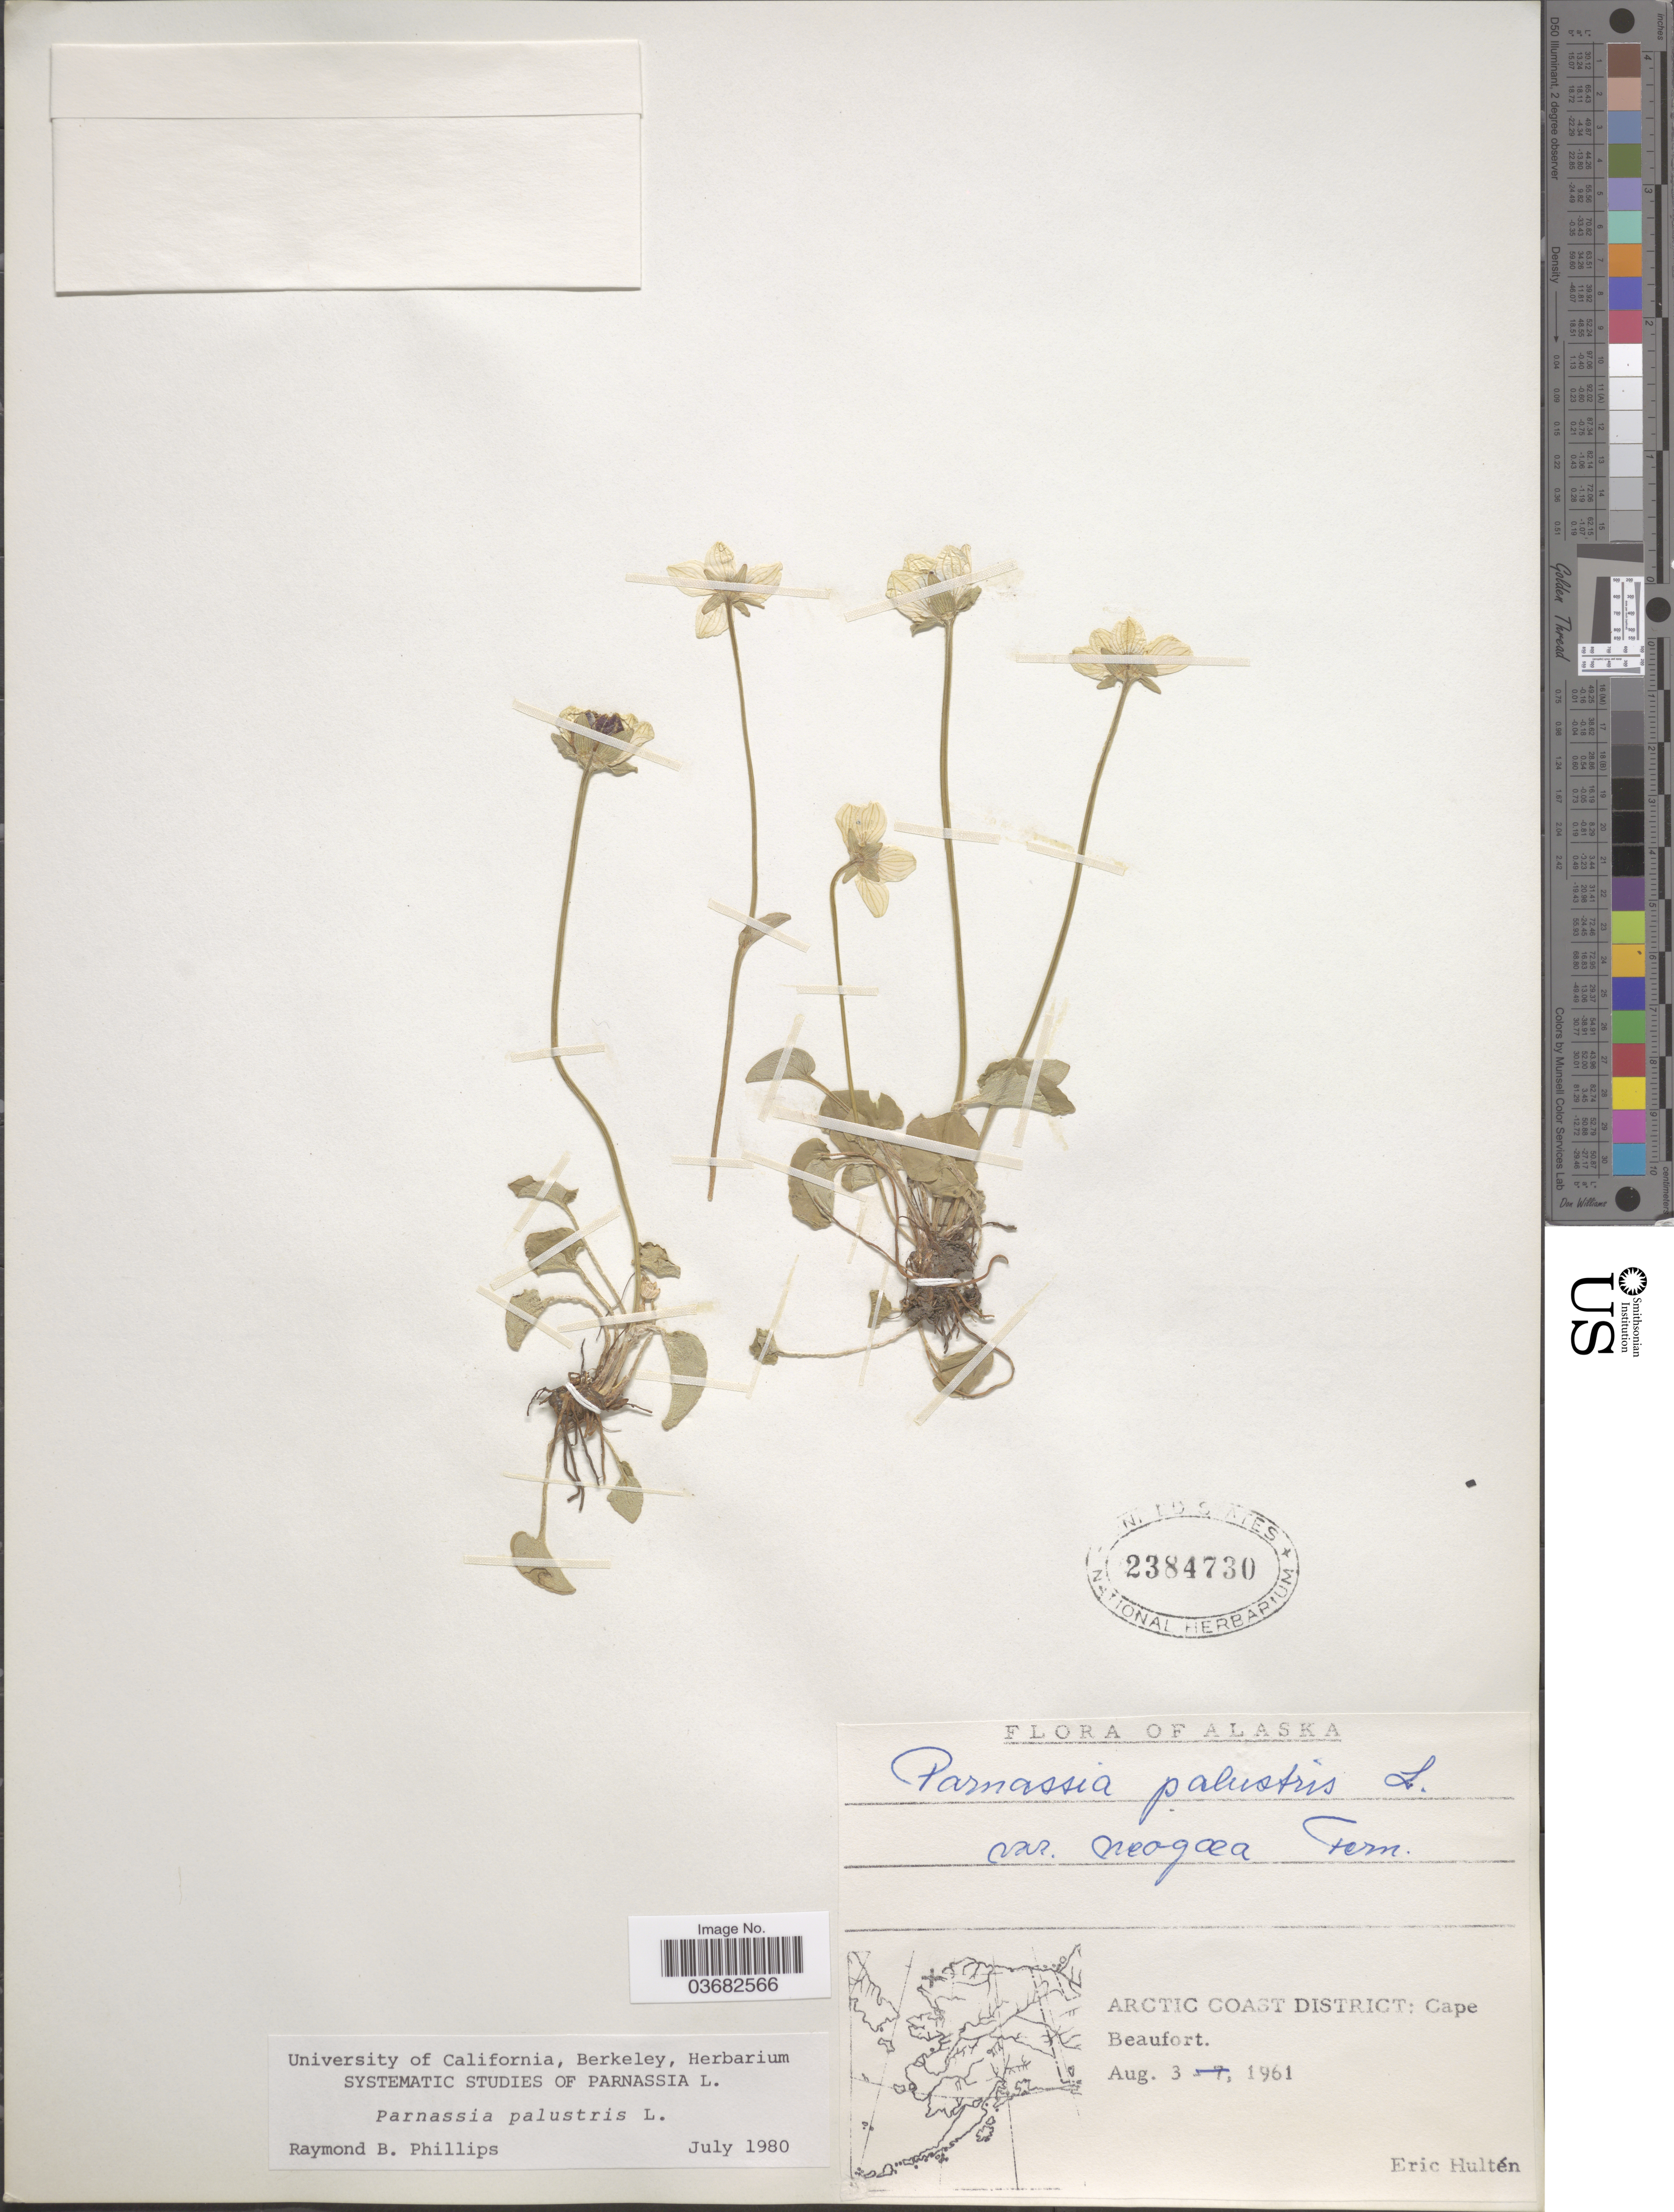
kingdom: Plantae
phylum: Tracheophyta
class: Magnoliopsida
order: Celastrales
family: Parnassiaceae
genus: Parnassia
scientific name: Parnassia palustris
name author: L.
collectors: E. G. Hultén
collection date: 1961-08-03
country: United States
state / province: Alaska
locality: Arctic Coast District: Cape Beaufort.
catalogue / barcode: US 2384730